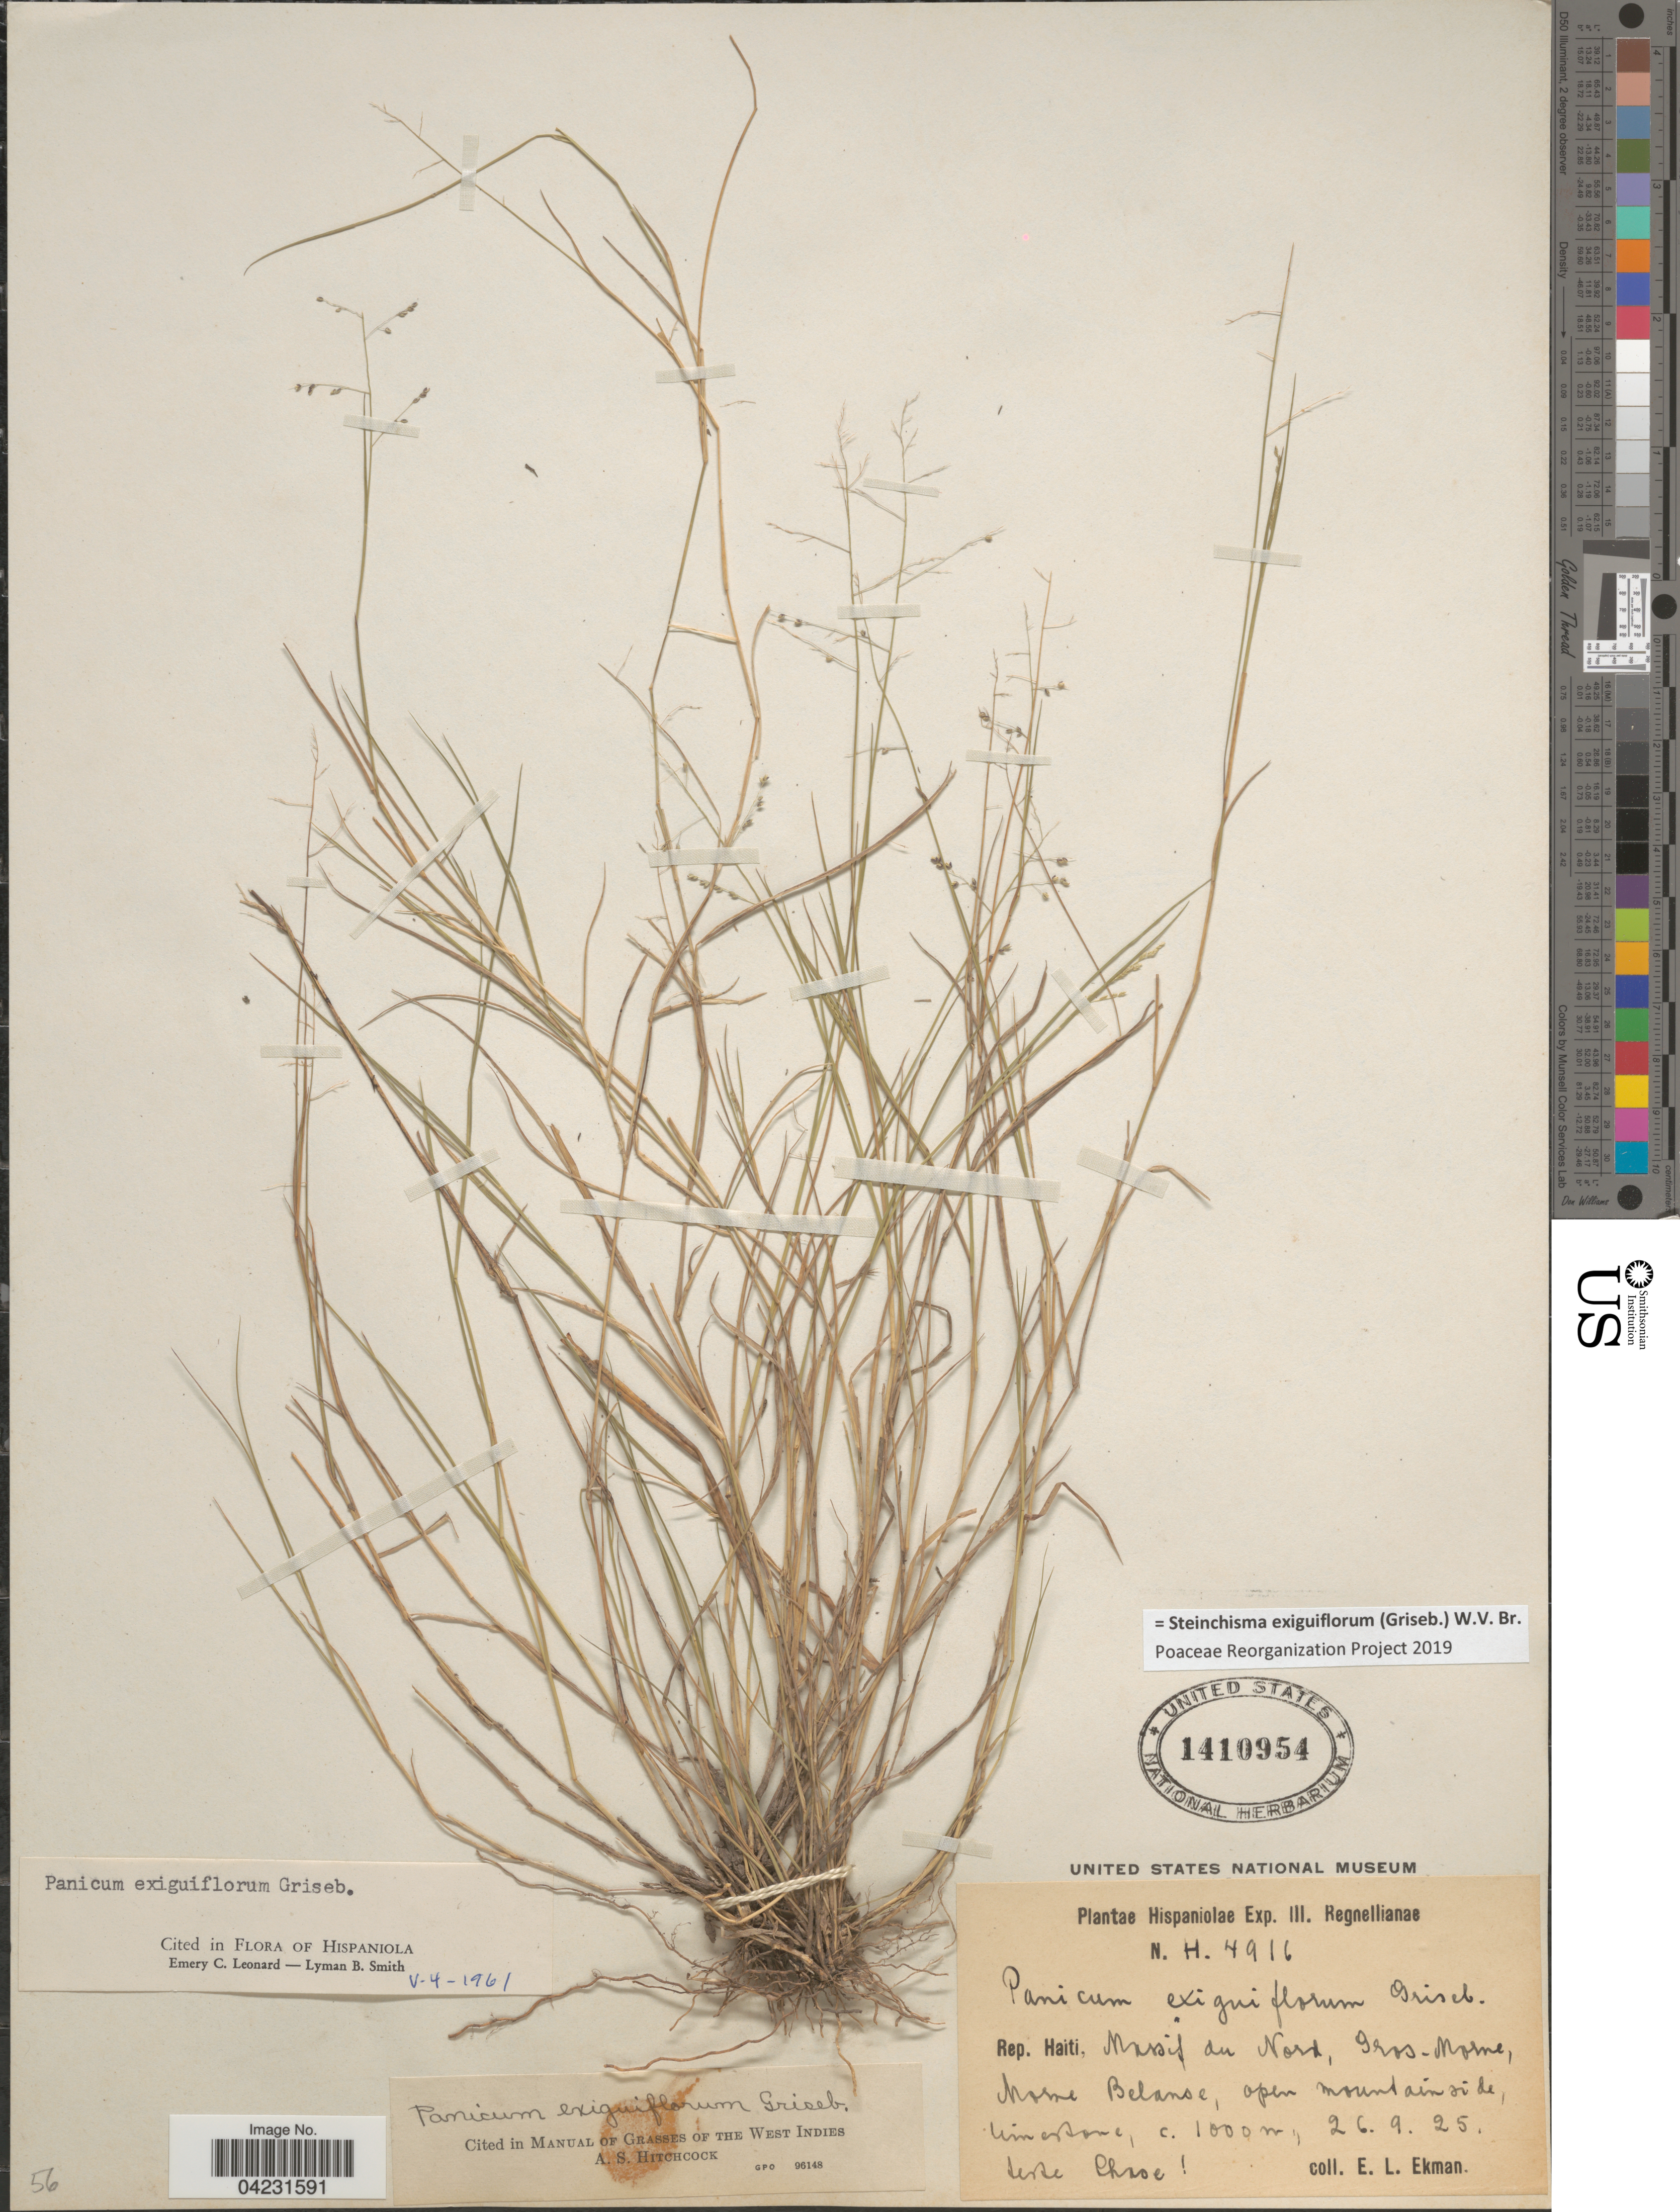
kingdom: Plantae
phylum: Tracheophyta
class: Liliopsida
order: Poales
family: Poaceae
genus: Steinchisma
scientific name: Steinchisma exiguiflorum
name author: (Griseb.) W.V. Br.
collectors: E. L. Ekman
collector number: H.4916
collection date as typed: Transcribed d/m/y: 26/9/25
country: Haiti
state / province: Nord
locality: Hispaniolae Exp. III. Regnellianae. Rep. Haiti, Massif du Nord, Gros-Morne, Morne Belanse, open mountainside.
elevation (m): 1000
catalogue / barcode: US 1410954